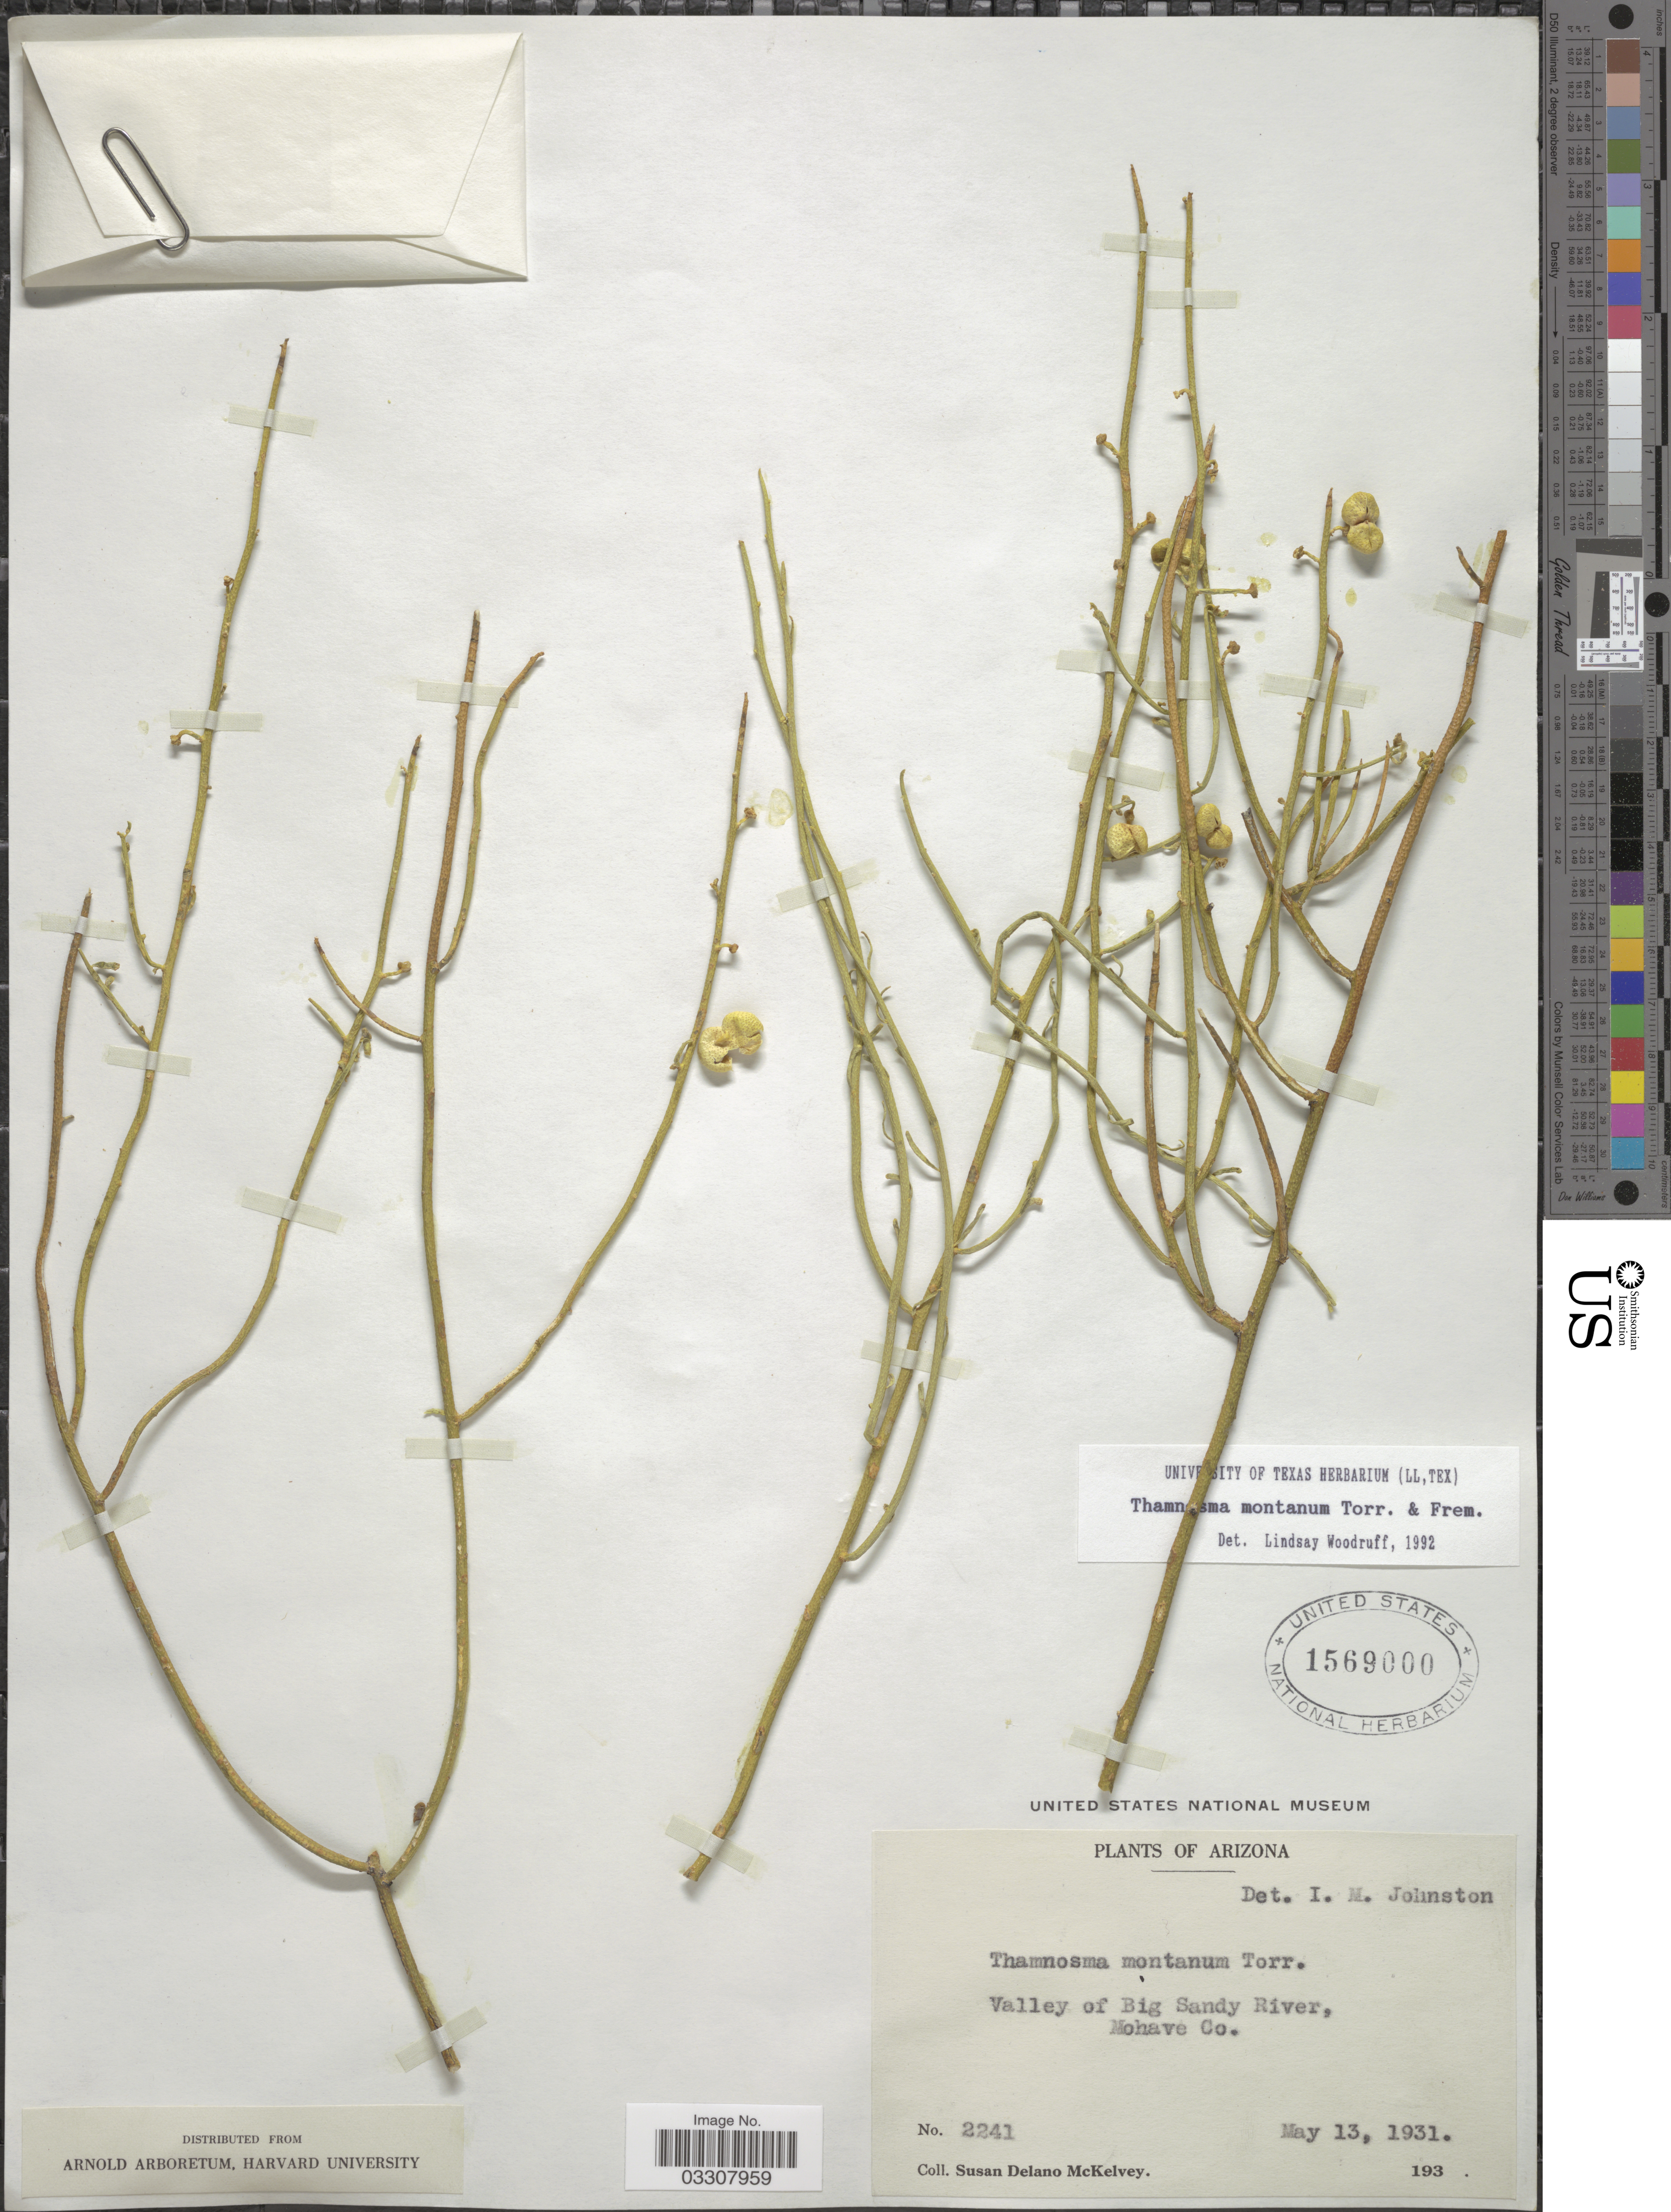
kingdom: Plantae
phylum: Tracheophyta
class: Magnoliopsida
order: Sapindales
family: Rutaceae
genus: Thamnosma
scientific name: Thamnosma montana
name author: Torr. & Frém.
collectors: S. A. McKelvey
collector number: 2241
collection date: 1931-05-13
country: United States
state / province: Arizona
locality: Valley of Big Sandy River, Mohave Co.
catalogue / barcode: US 1569000